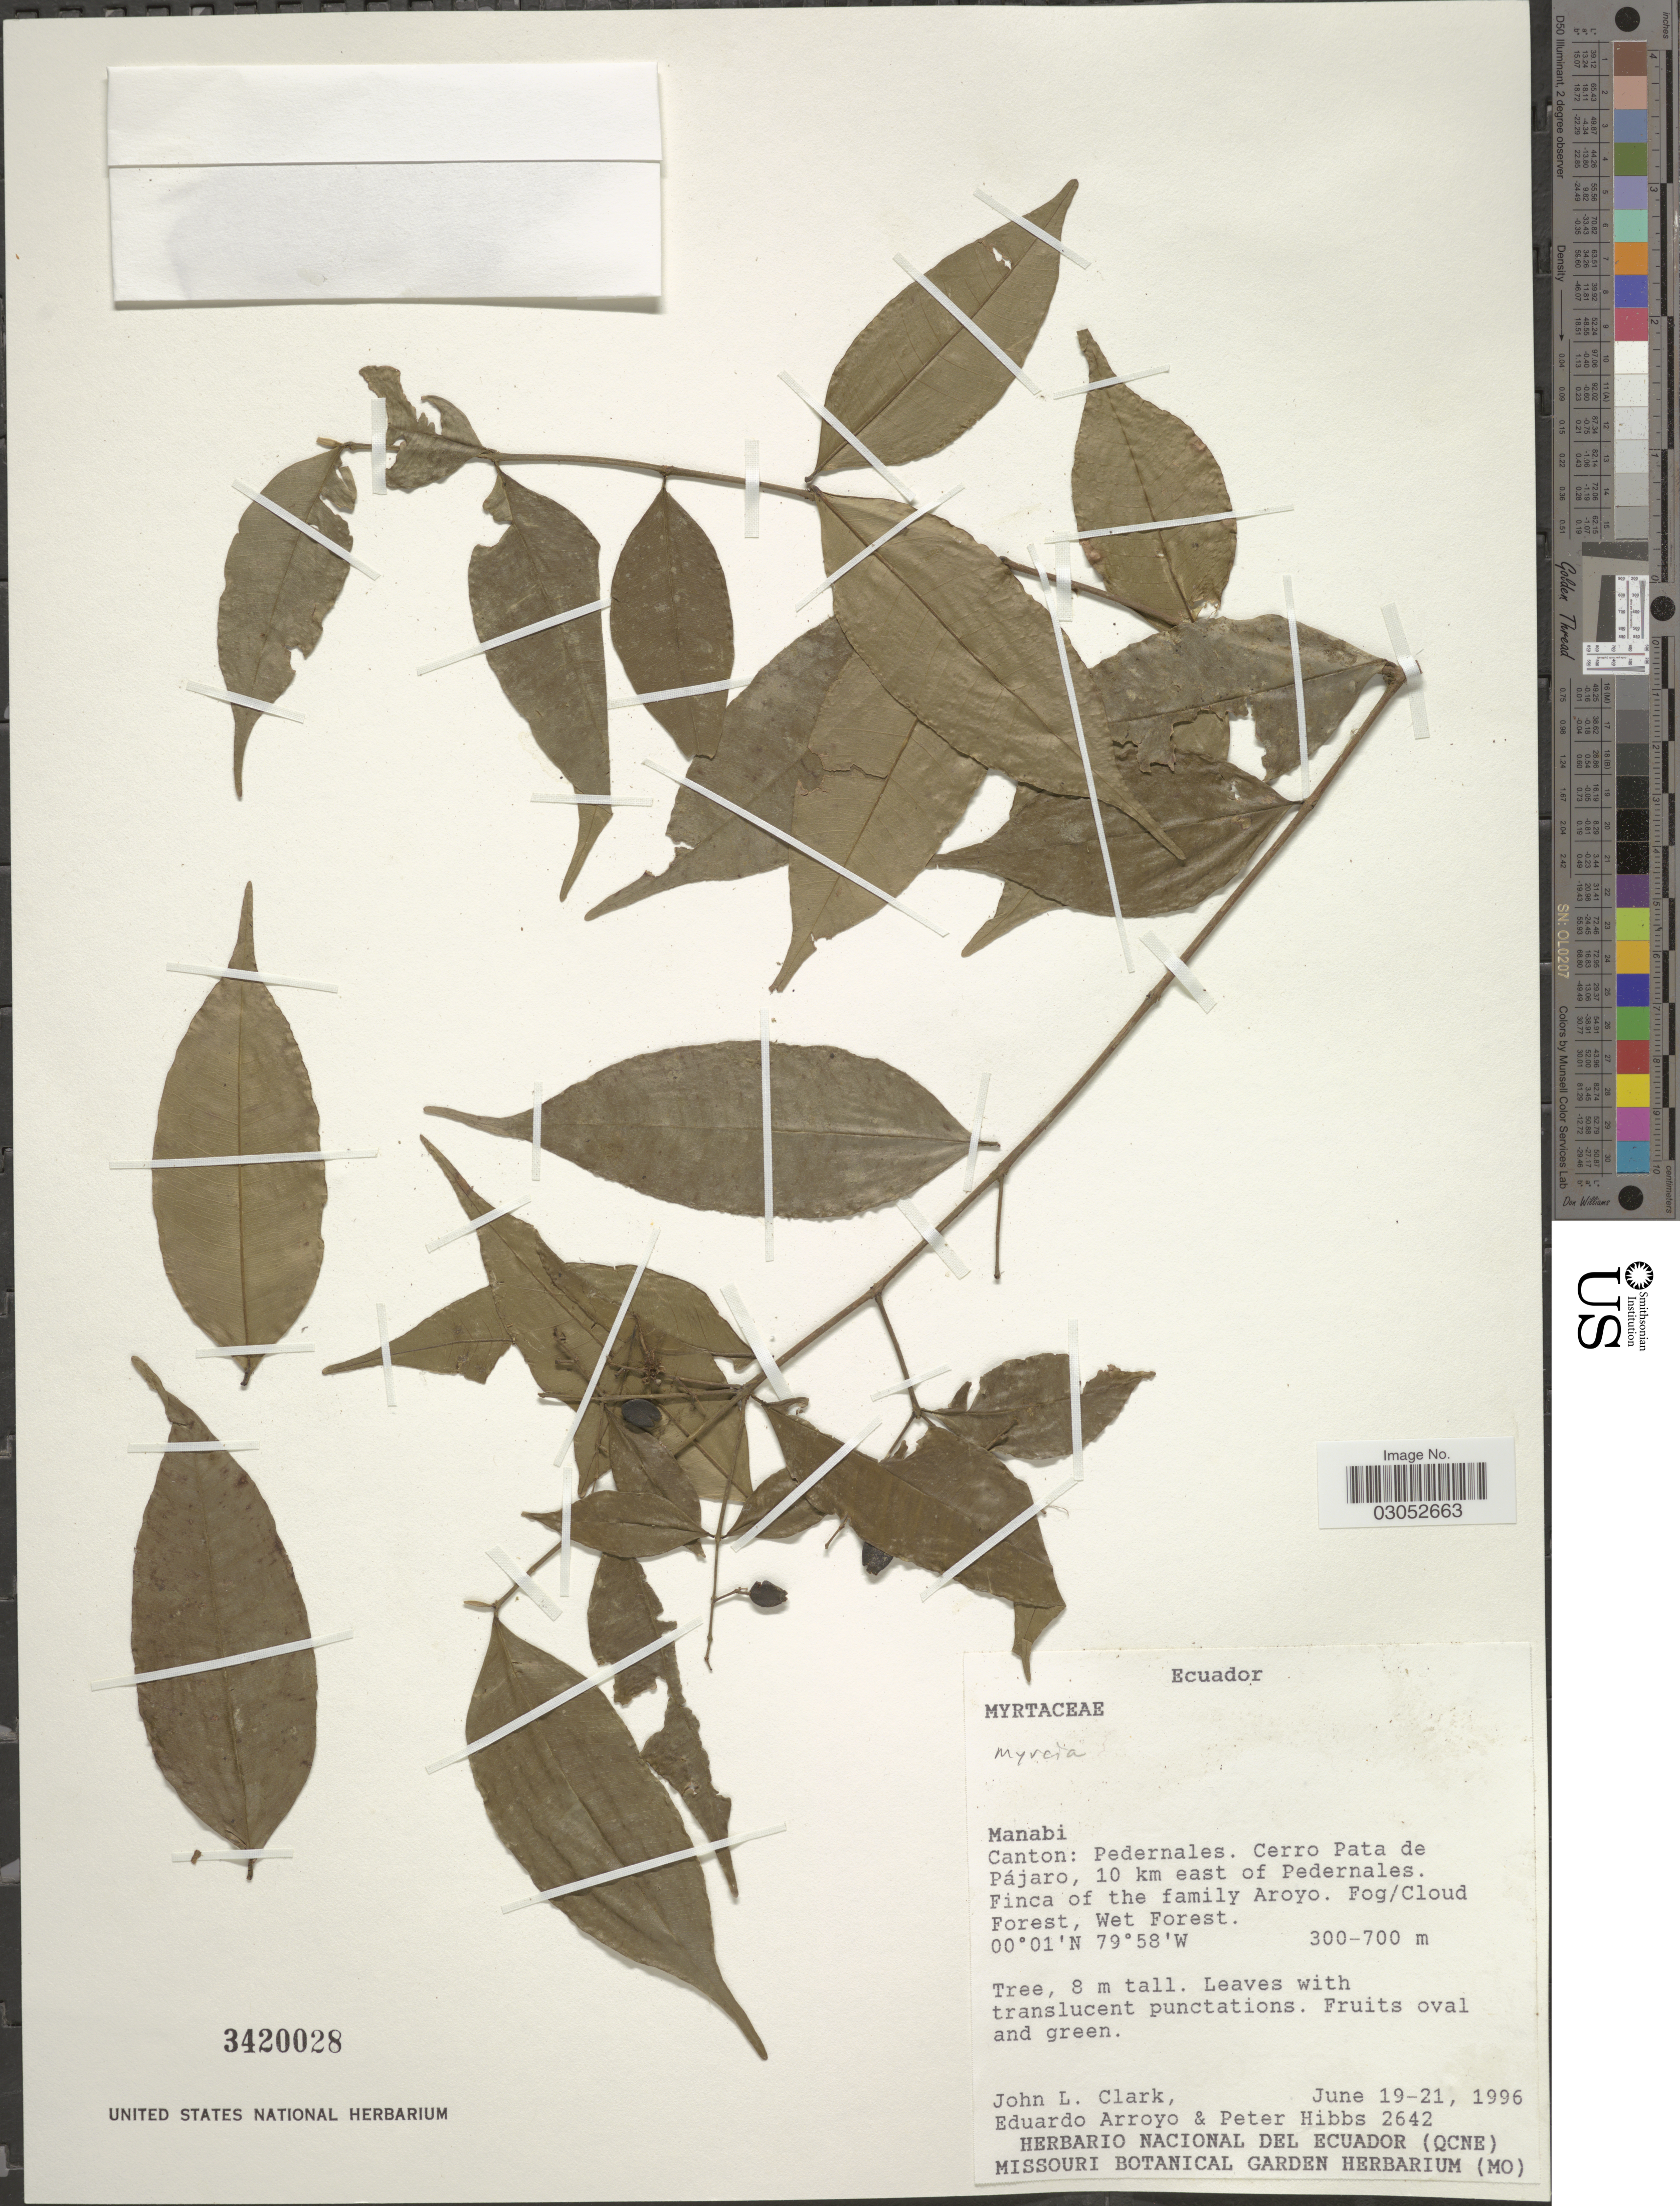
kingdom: Plantae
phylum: Tracheophyta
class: Magnoliopsida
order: Myrtales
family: Myrtaceae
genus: Myrcia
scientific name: Myrcia sp.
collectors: J. L. Clark, E. Arroyo & P. Hibbs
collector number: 2642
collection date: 1996-06-19/1996-06-21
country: Ecuador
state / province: Manabí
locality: Canton: Pedernales. Cerro Pata de Pájaro, 10 km east of Pedernales. Finca of the family Aroyo.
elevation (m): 300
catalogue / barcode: US 3420028